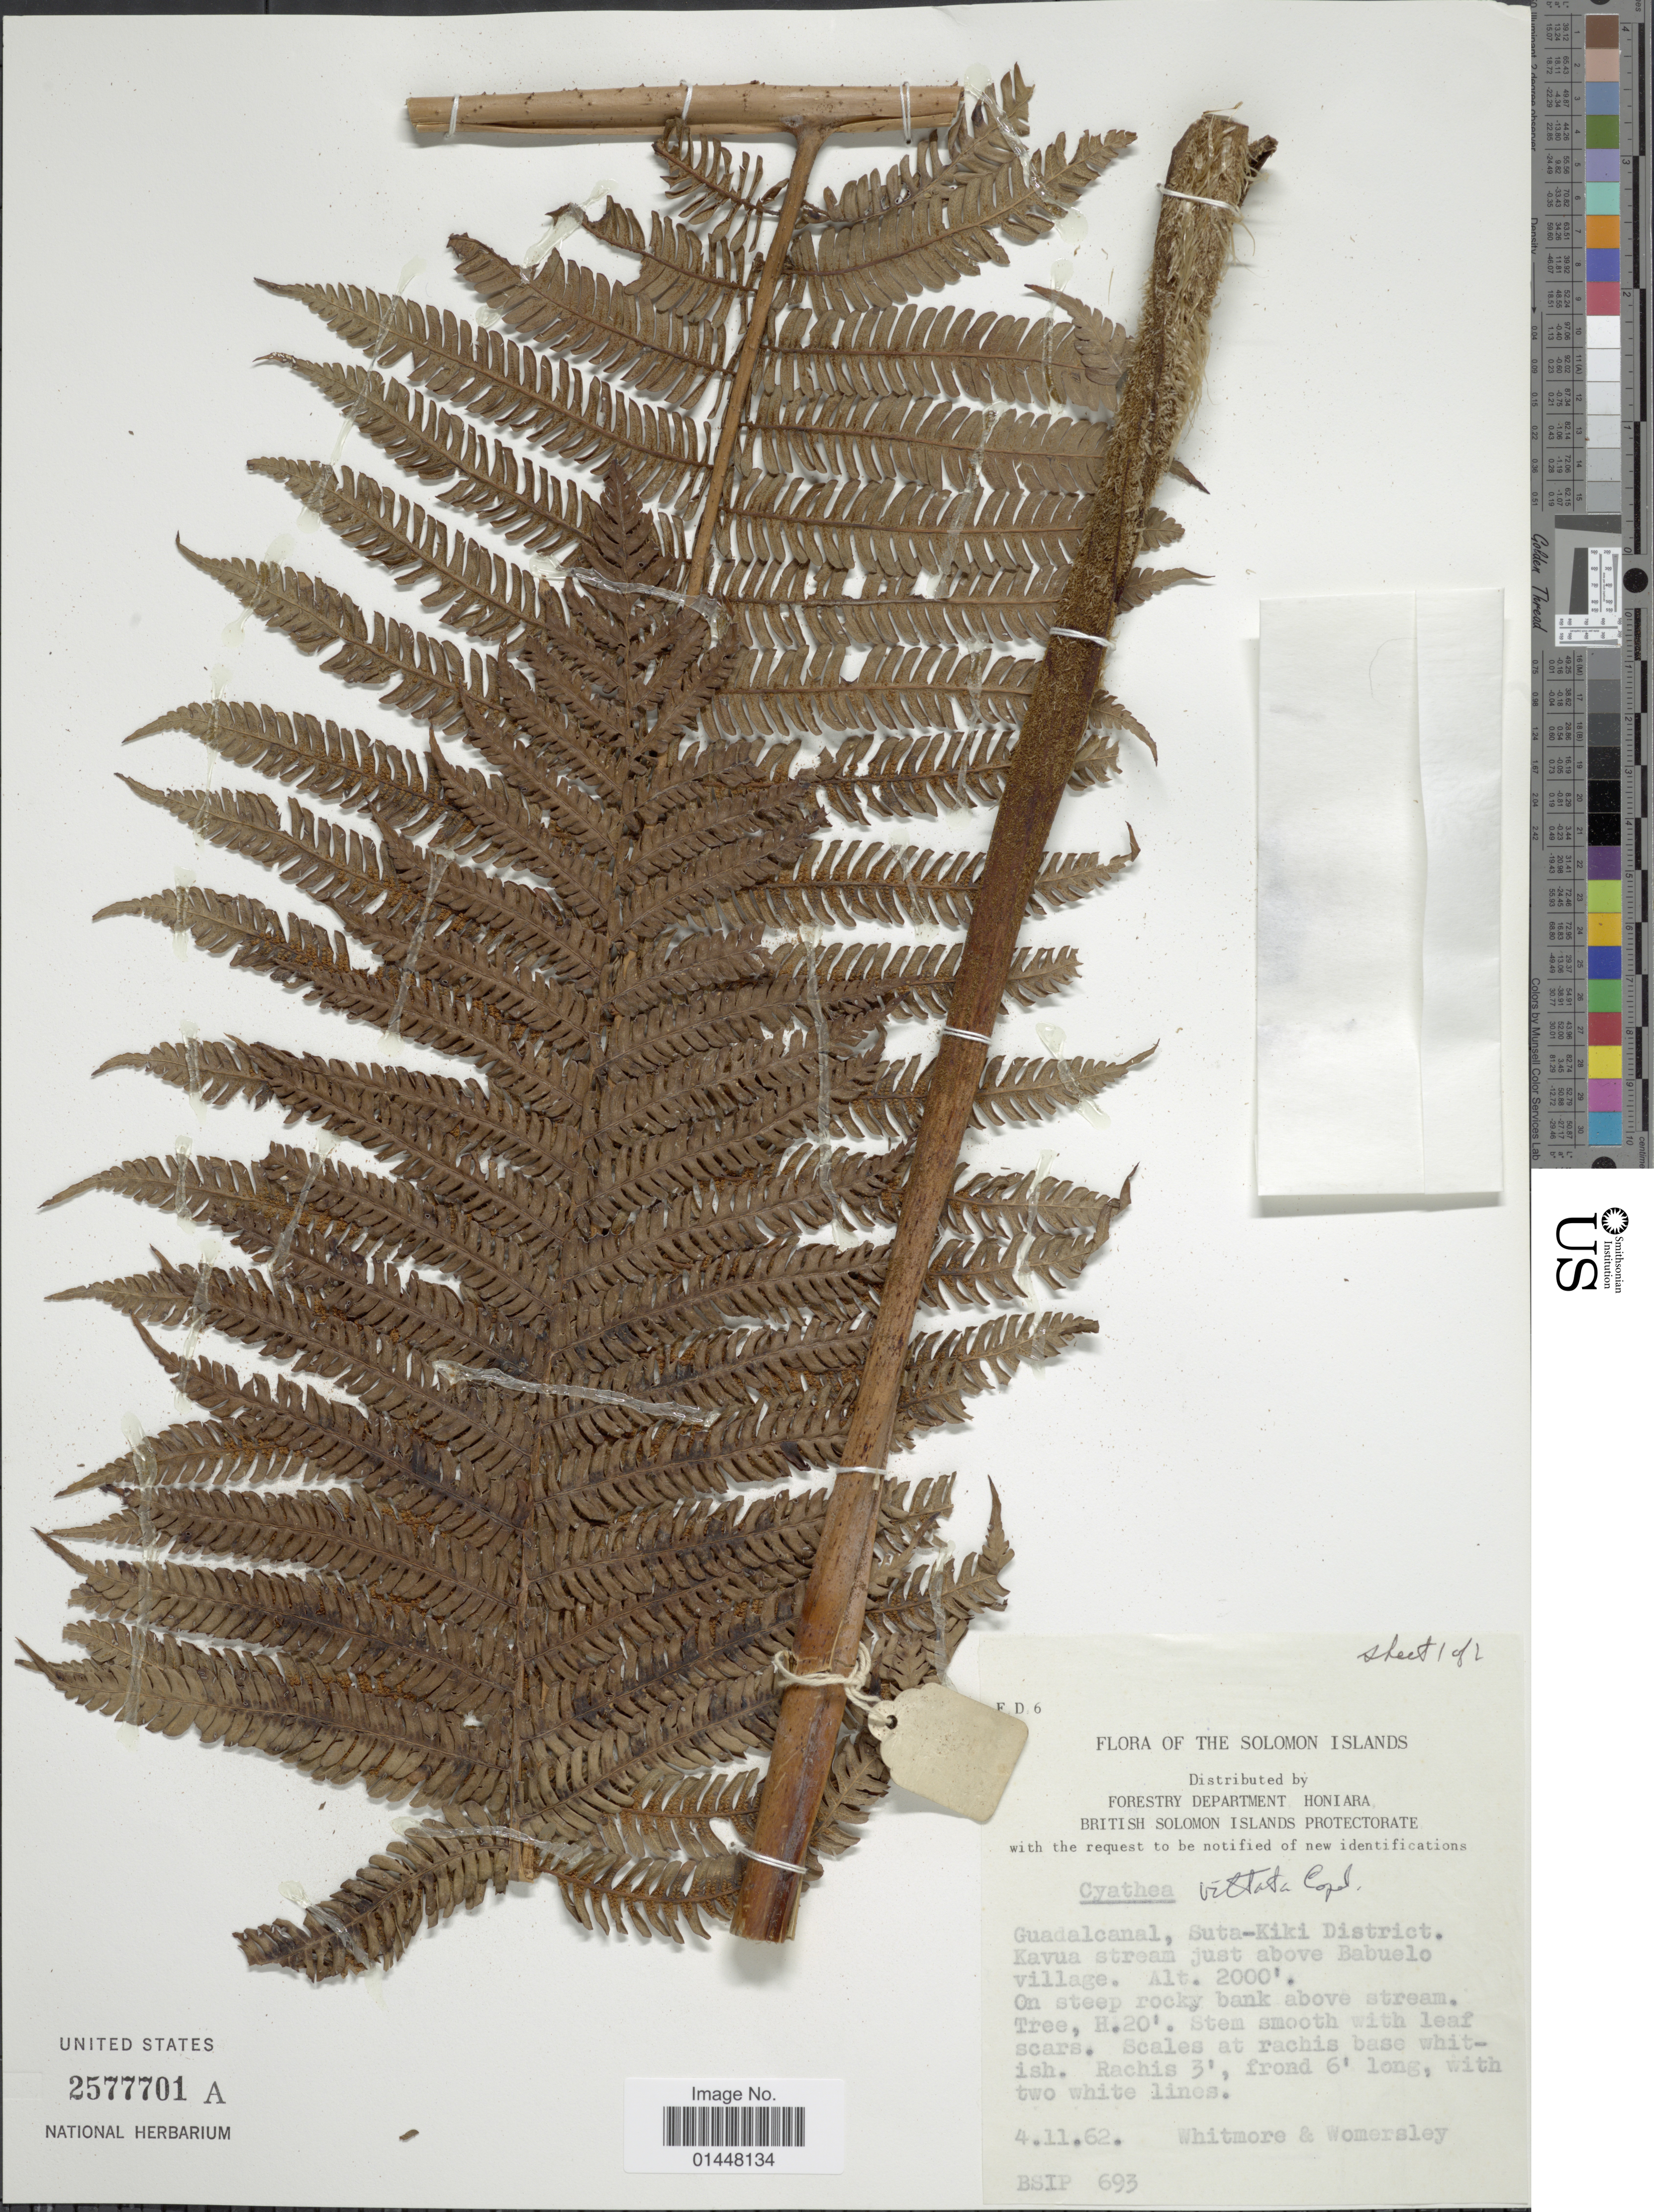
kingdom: Plantae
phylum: Tracheophyta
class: Polypodiopsida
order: Cyatheales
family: Cyatheaceae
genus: Sphaeropteris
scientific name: Sphaeropteris vittata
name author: (Copel.) R.M. Tryon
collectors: Whitmore & Womersley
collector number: BSIP 693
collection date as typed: Transcribed d/m/y: 4/11/62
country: Solomon Islands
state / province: Solomon Islands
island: Guadalcanal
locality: Guadalcanal, Suta-Kiki District. Kuvua stream just above Babuelo village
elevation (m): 610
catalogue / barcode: US 2577701A